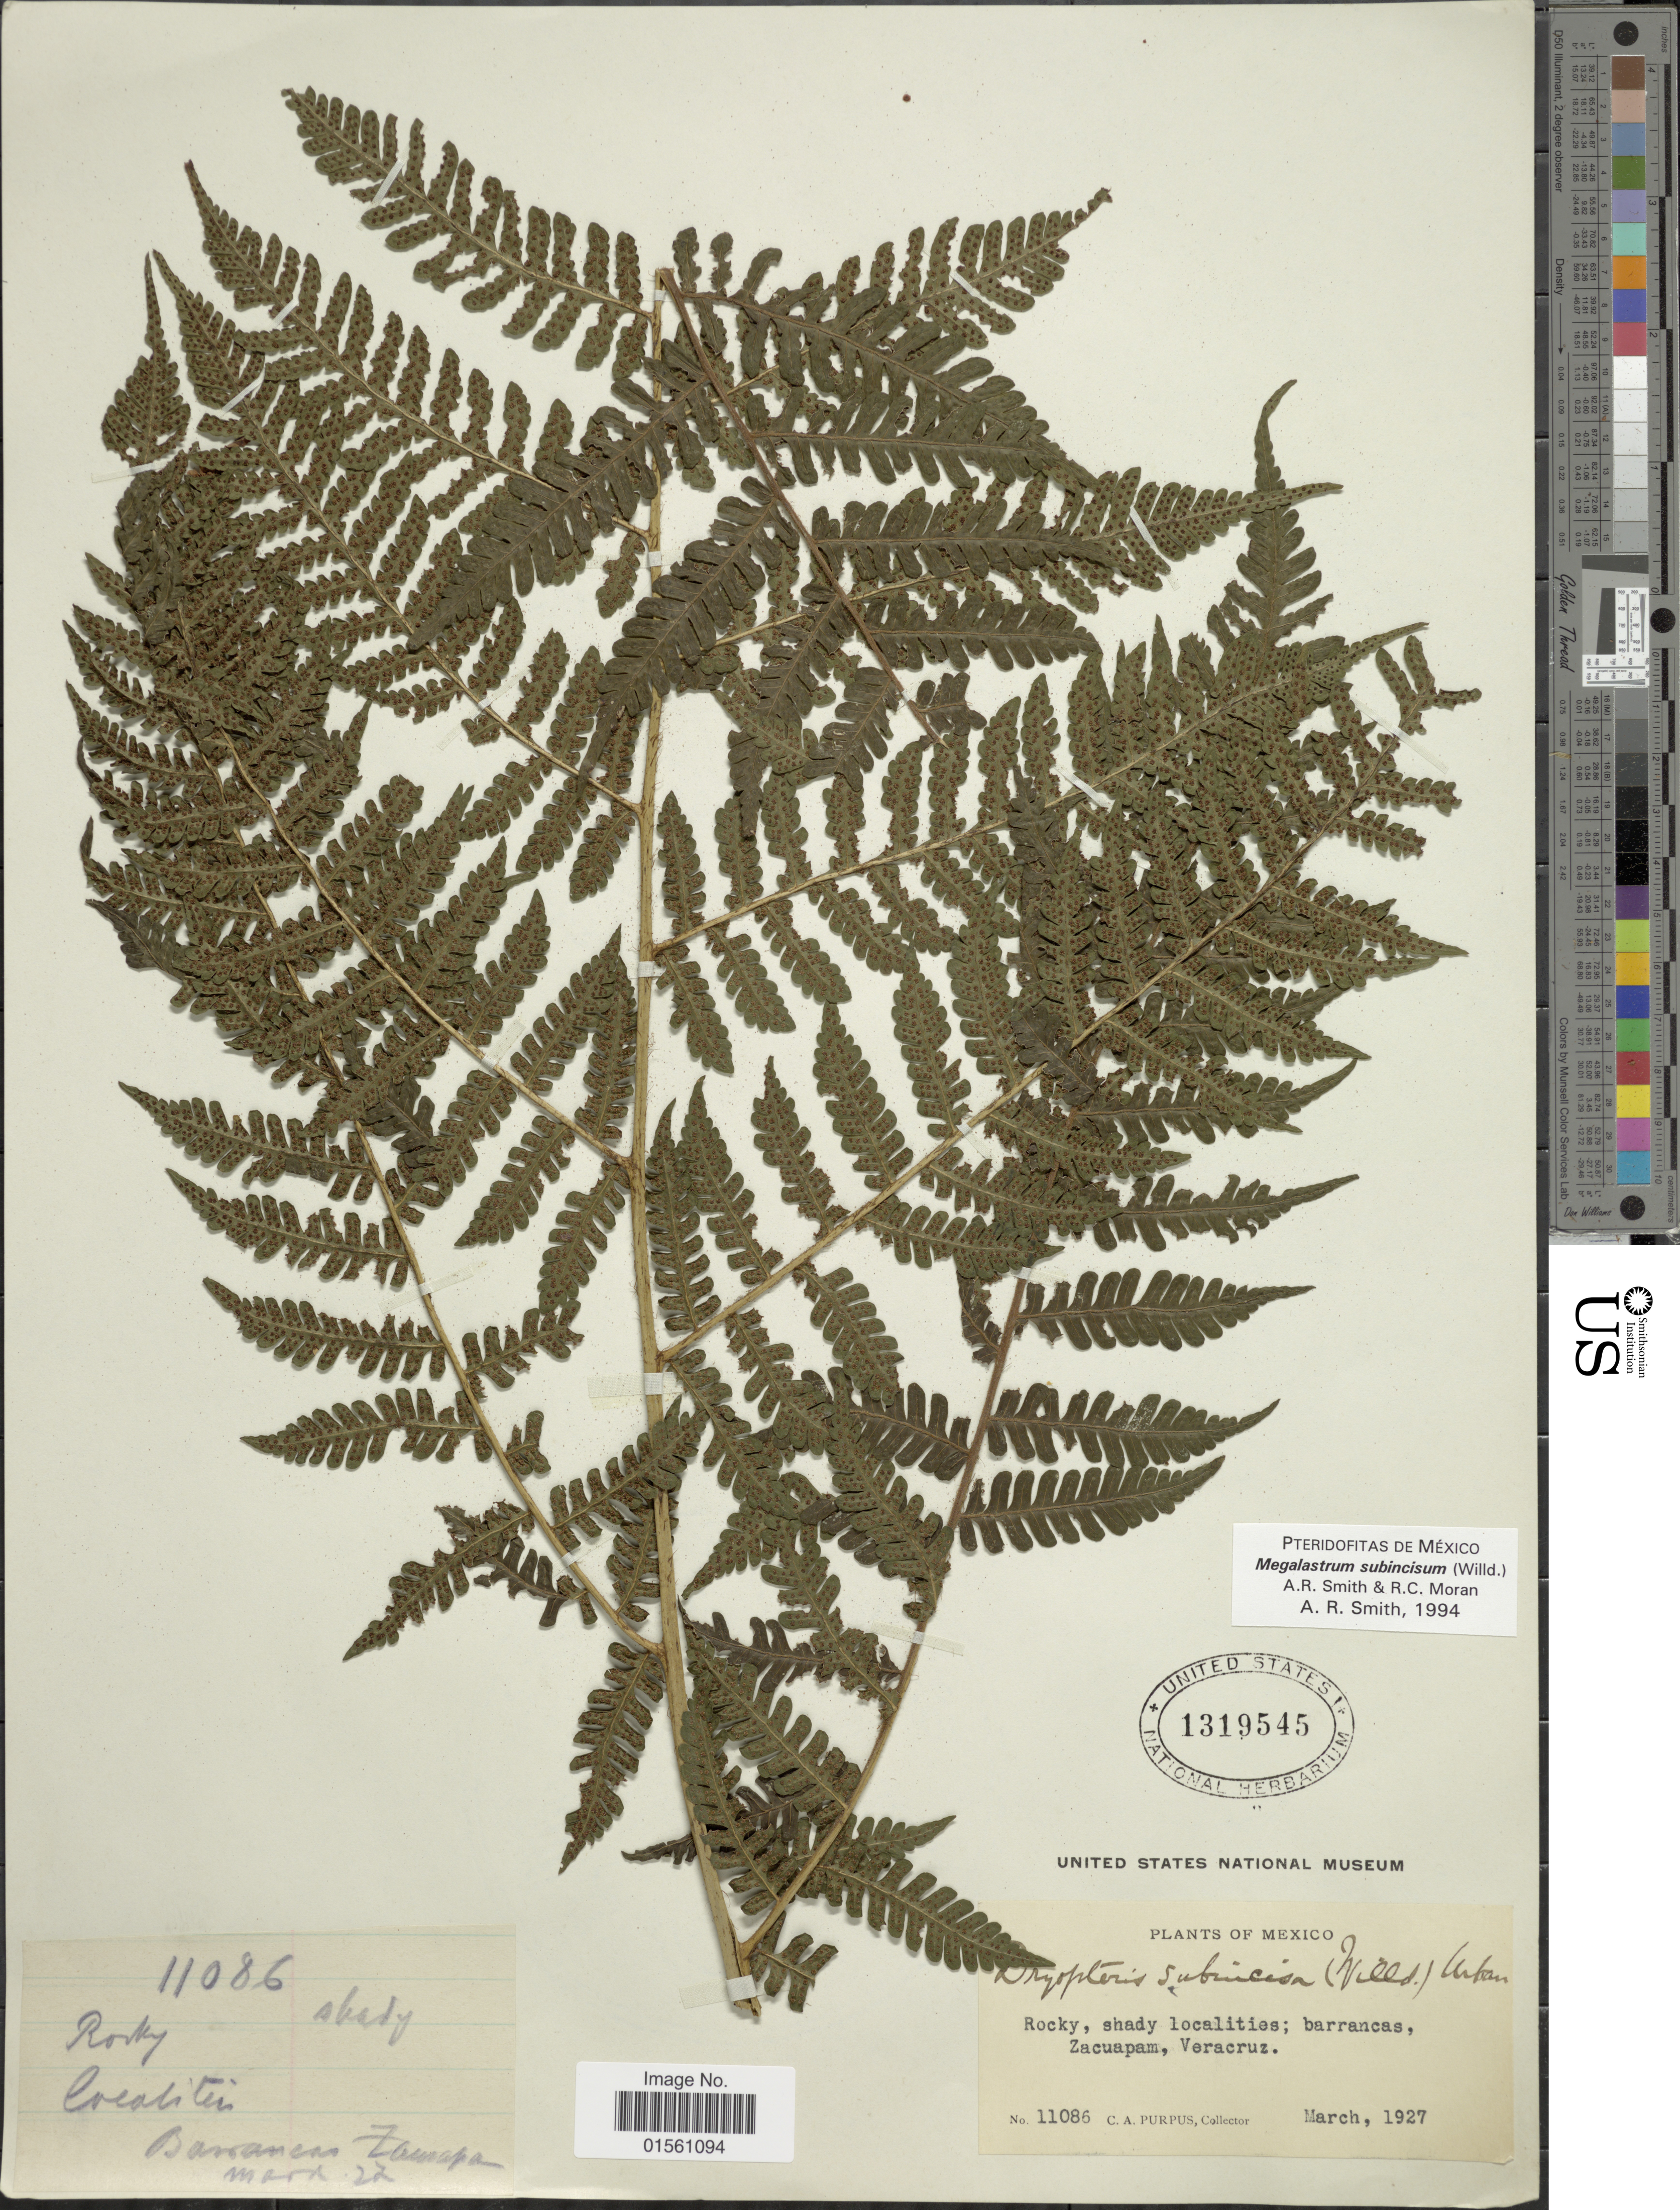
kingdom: Plantae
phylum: Tracheophyta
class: Polypodiopsida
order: Polypodiales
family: Dryopteridaceae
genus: Megalastrum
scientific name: Megalastrum subincisum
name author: (Willd.) A.R. Sm. & R.C. Moran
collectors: C. A. Purpus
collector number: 11086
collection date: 1927-03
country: Mexico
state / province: Veracruz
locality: Mexico, barrancas, Zacuapam, Veracruz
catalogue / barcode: US 1319545